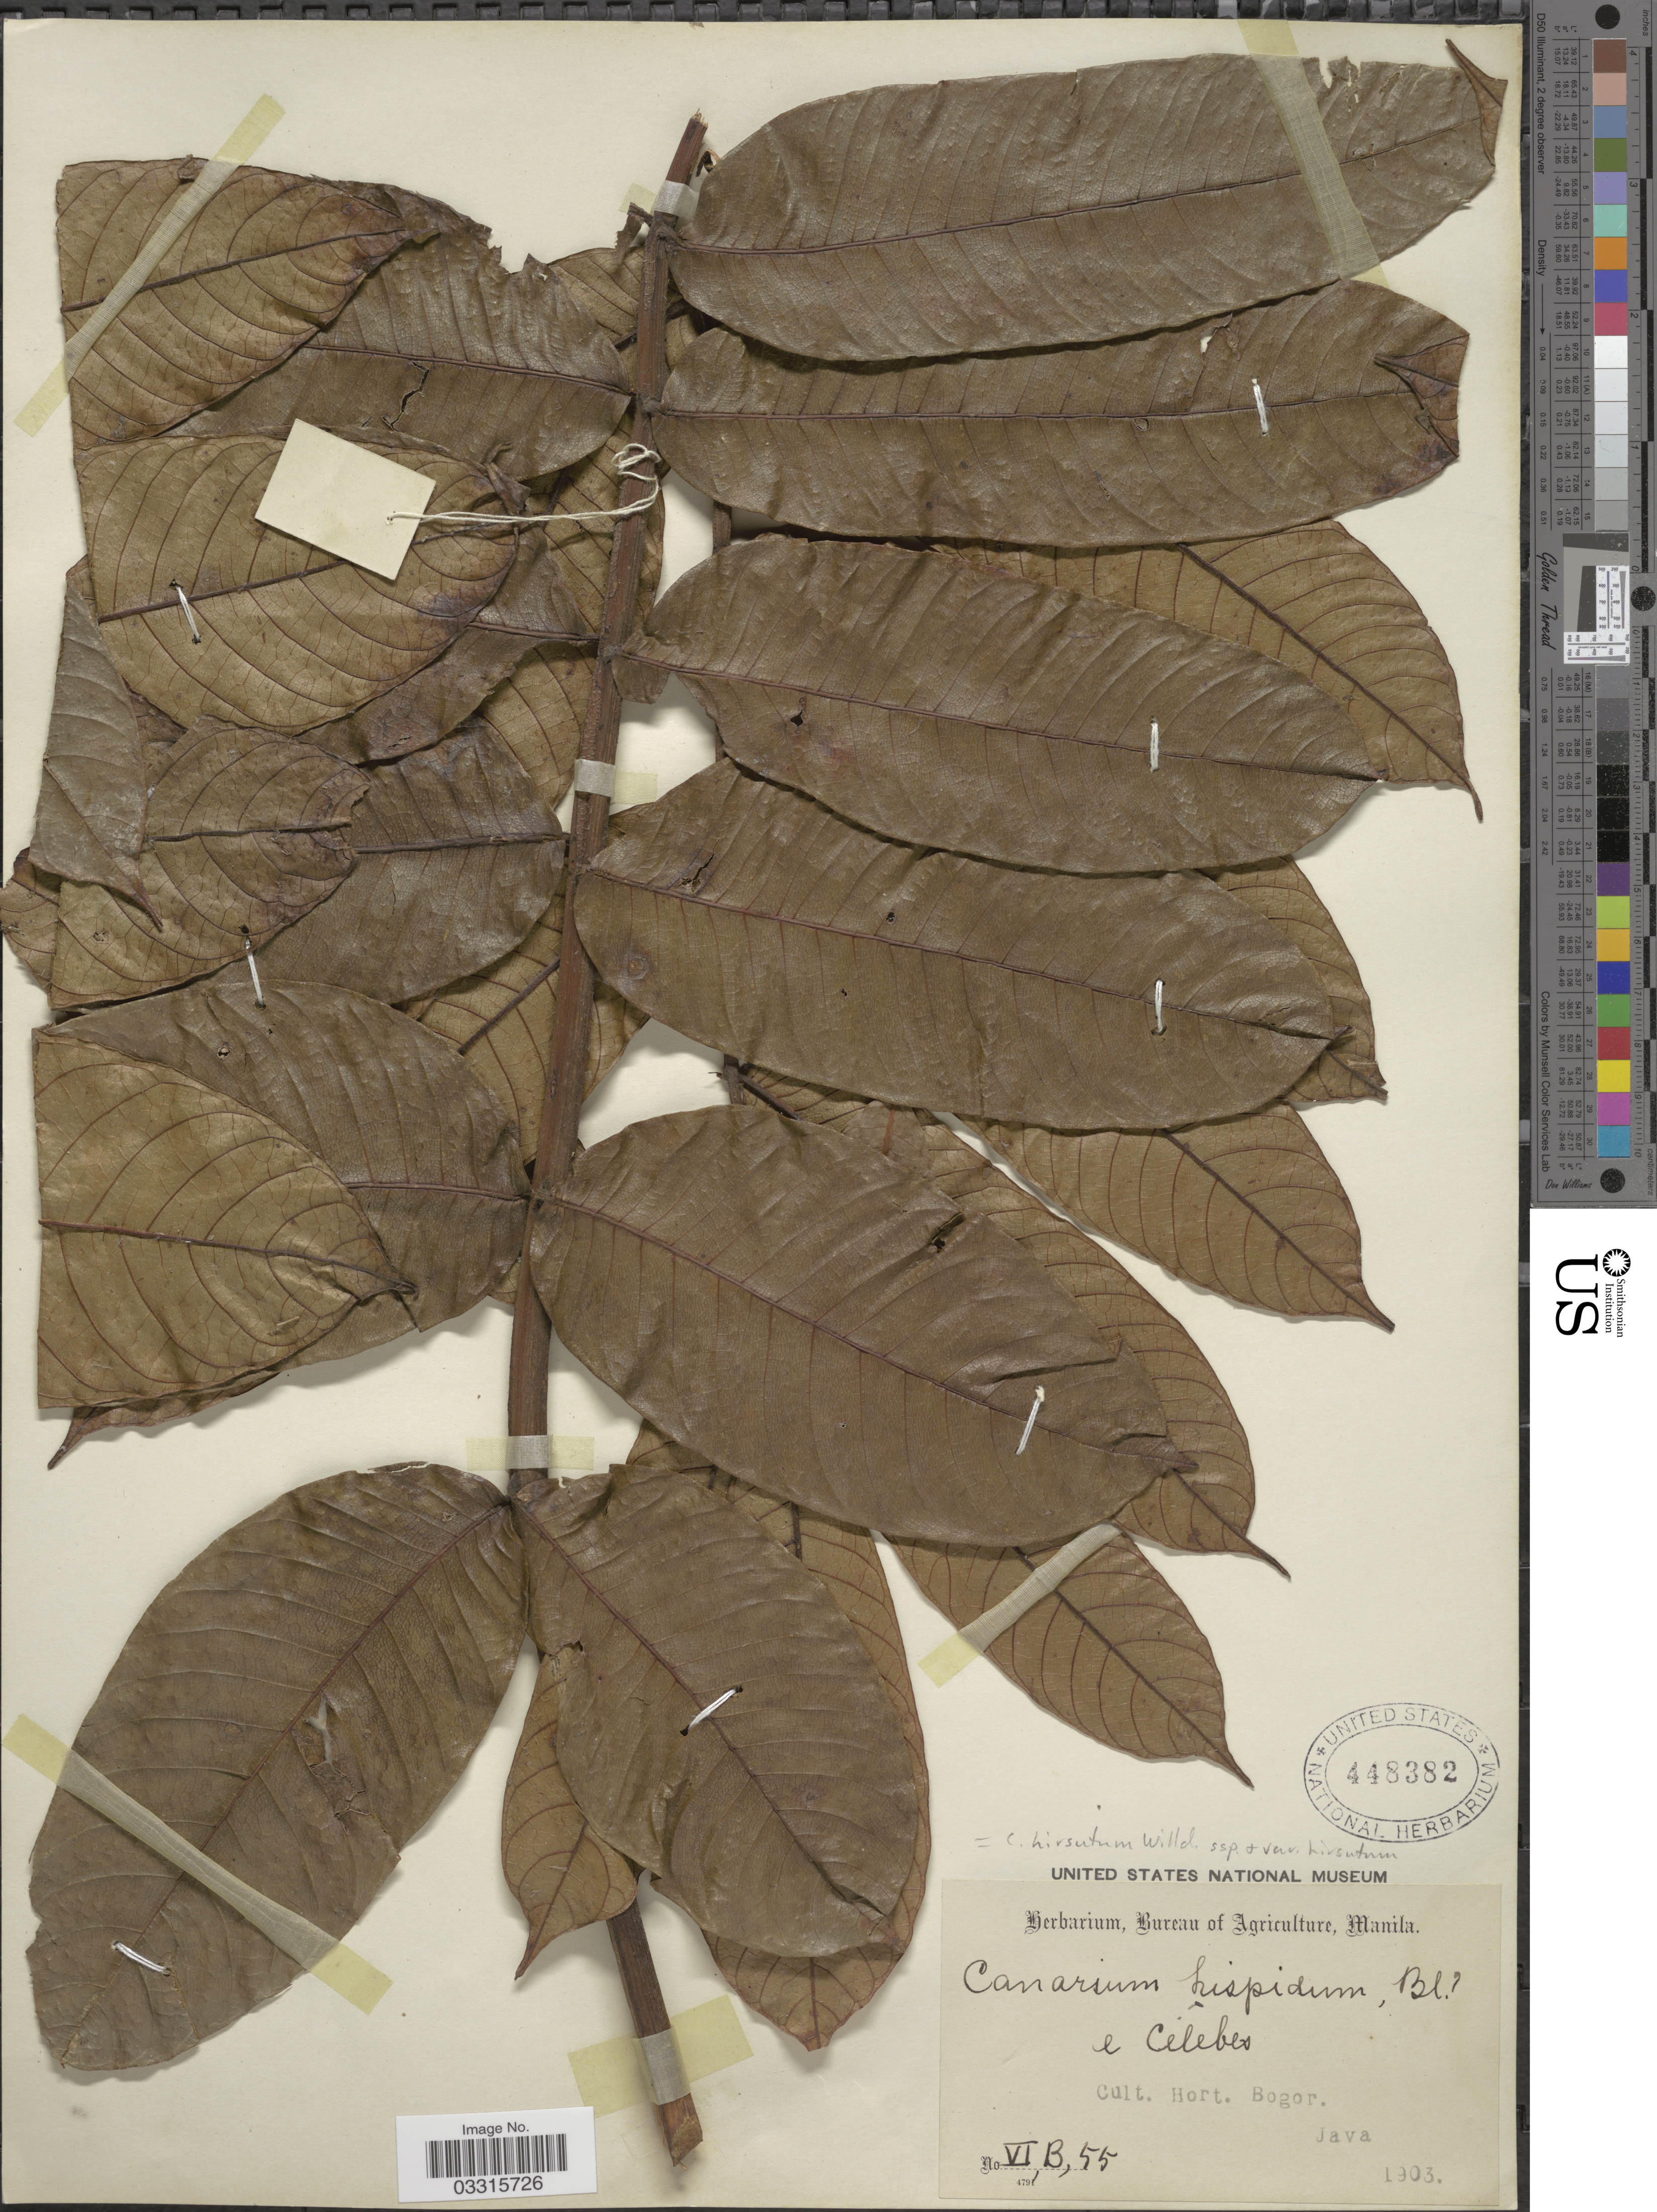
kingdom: Plantae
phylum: Tracheophyta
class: Magnoliopsida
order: Sapindales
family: Burseraceae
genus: Canarium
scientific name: Canarium hirsutum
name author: Willd.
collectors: ex herb. Bureau of Science Manila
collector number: VI,B,55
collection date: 1903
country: Indonesia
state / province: Java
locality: Cult. Hort. Bogor.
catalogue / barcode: US 448382